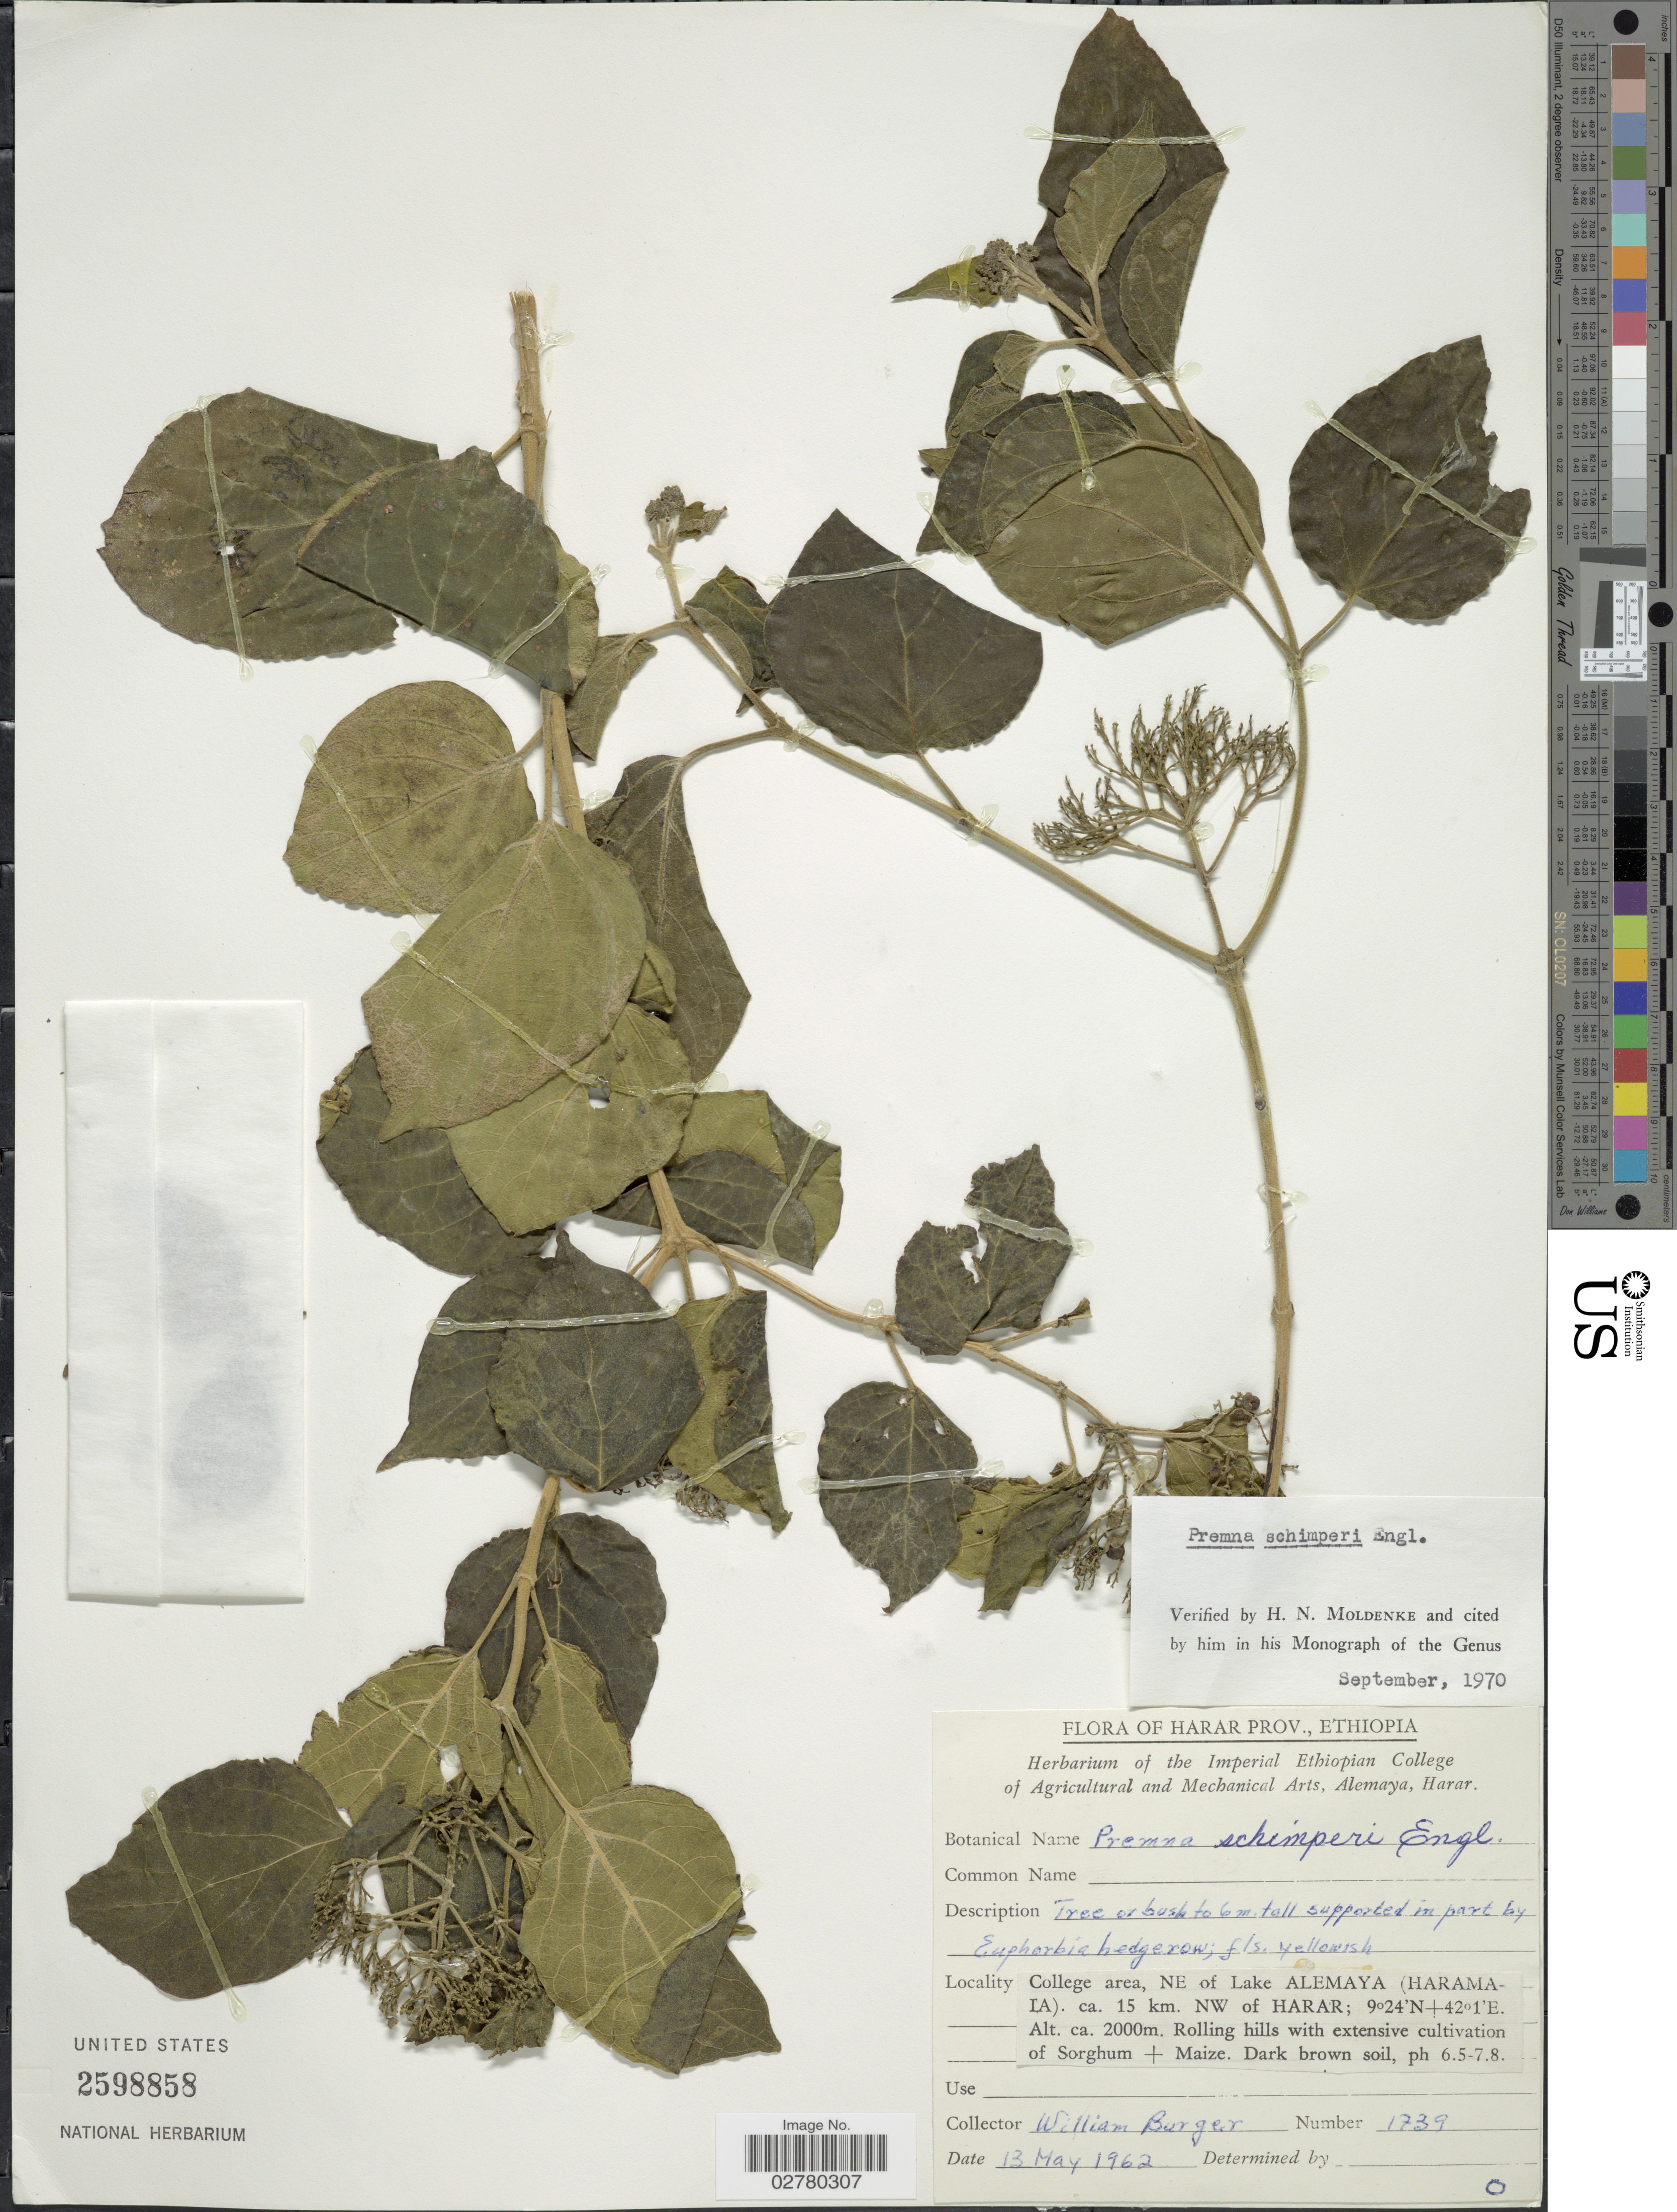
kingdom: Plantae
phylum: Tracheophyta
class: Magnoliopsida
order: Lamiales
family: Lamiaceae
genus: Premna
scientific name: Premna schimperi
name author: Engl.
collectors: W. Burger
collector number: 1739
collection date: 1962-05-13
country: Ethiopia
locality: Harar Prov., College area, NE of Lake Alemaya (Haramala). ca. 15 km. NW of Harar, Rolling hills with extensive cultivation of Sorghum.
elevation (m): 2000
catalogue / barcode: US 2598858